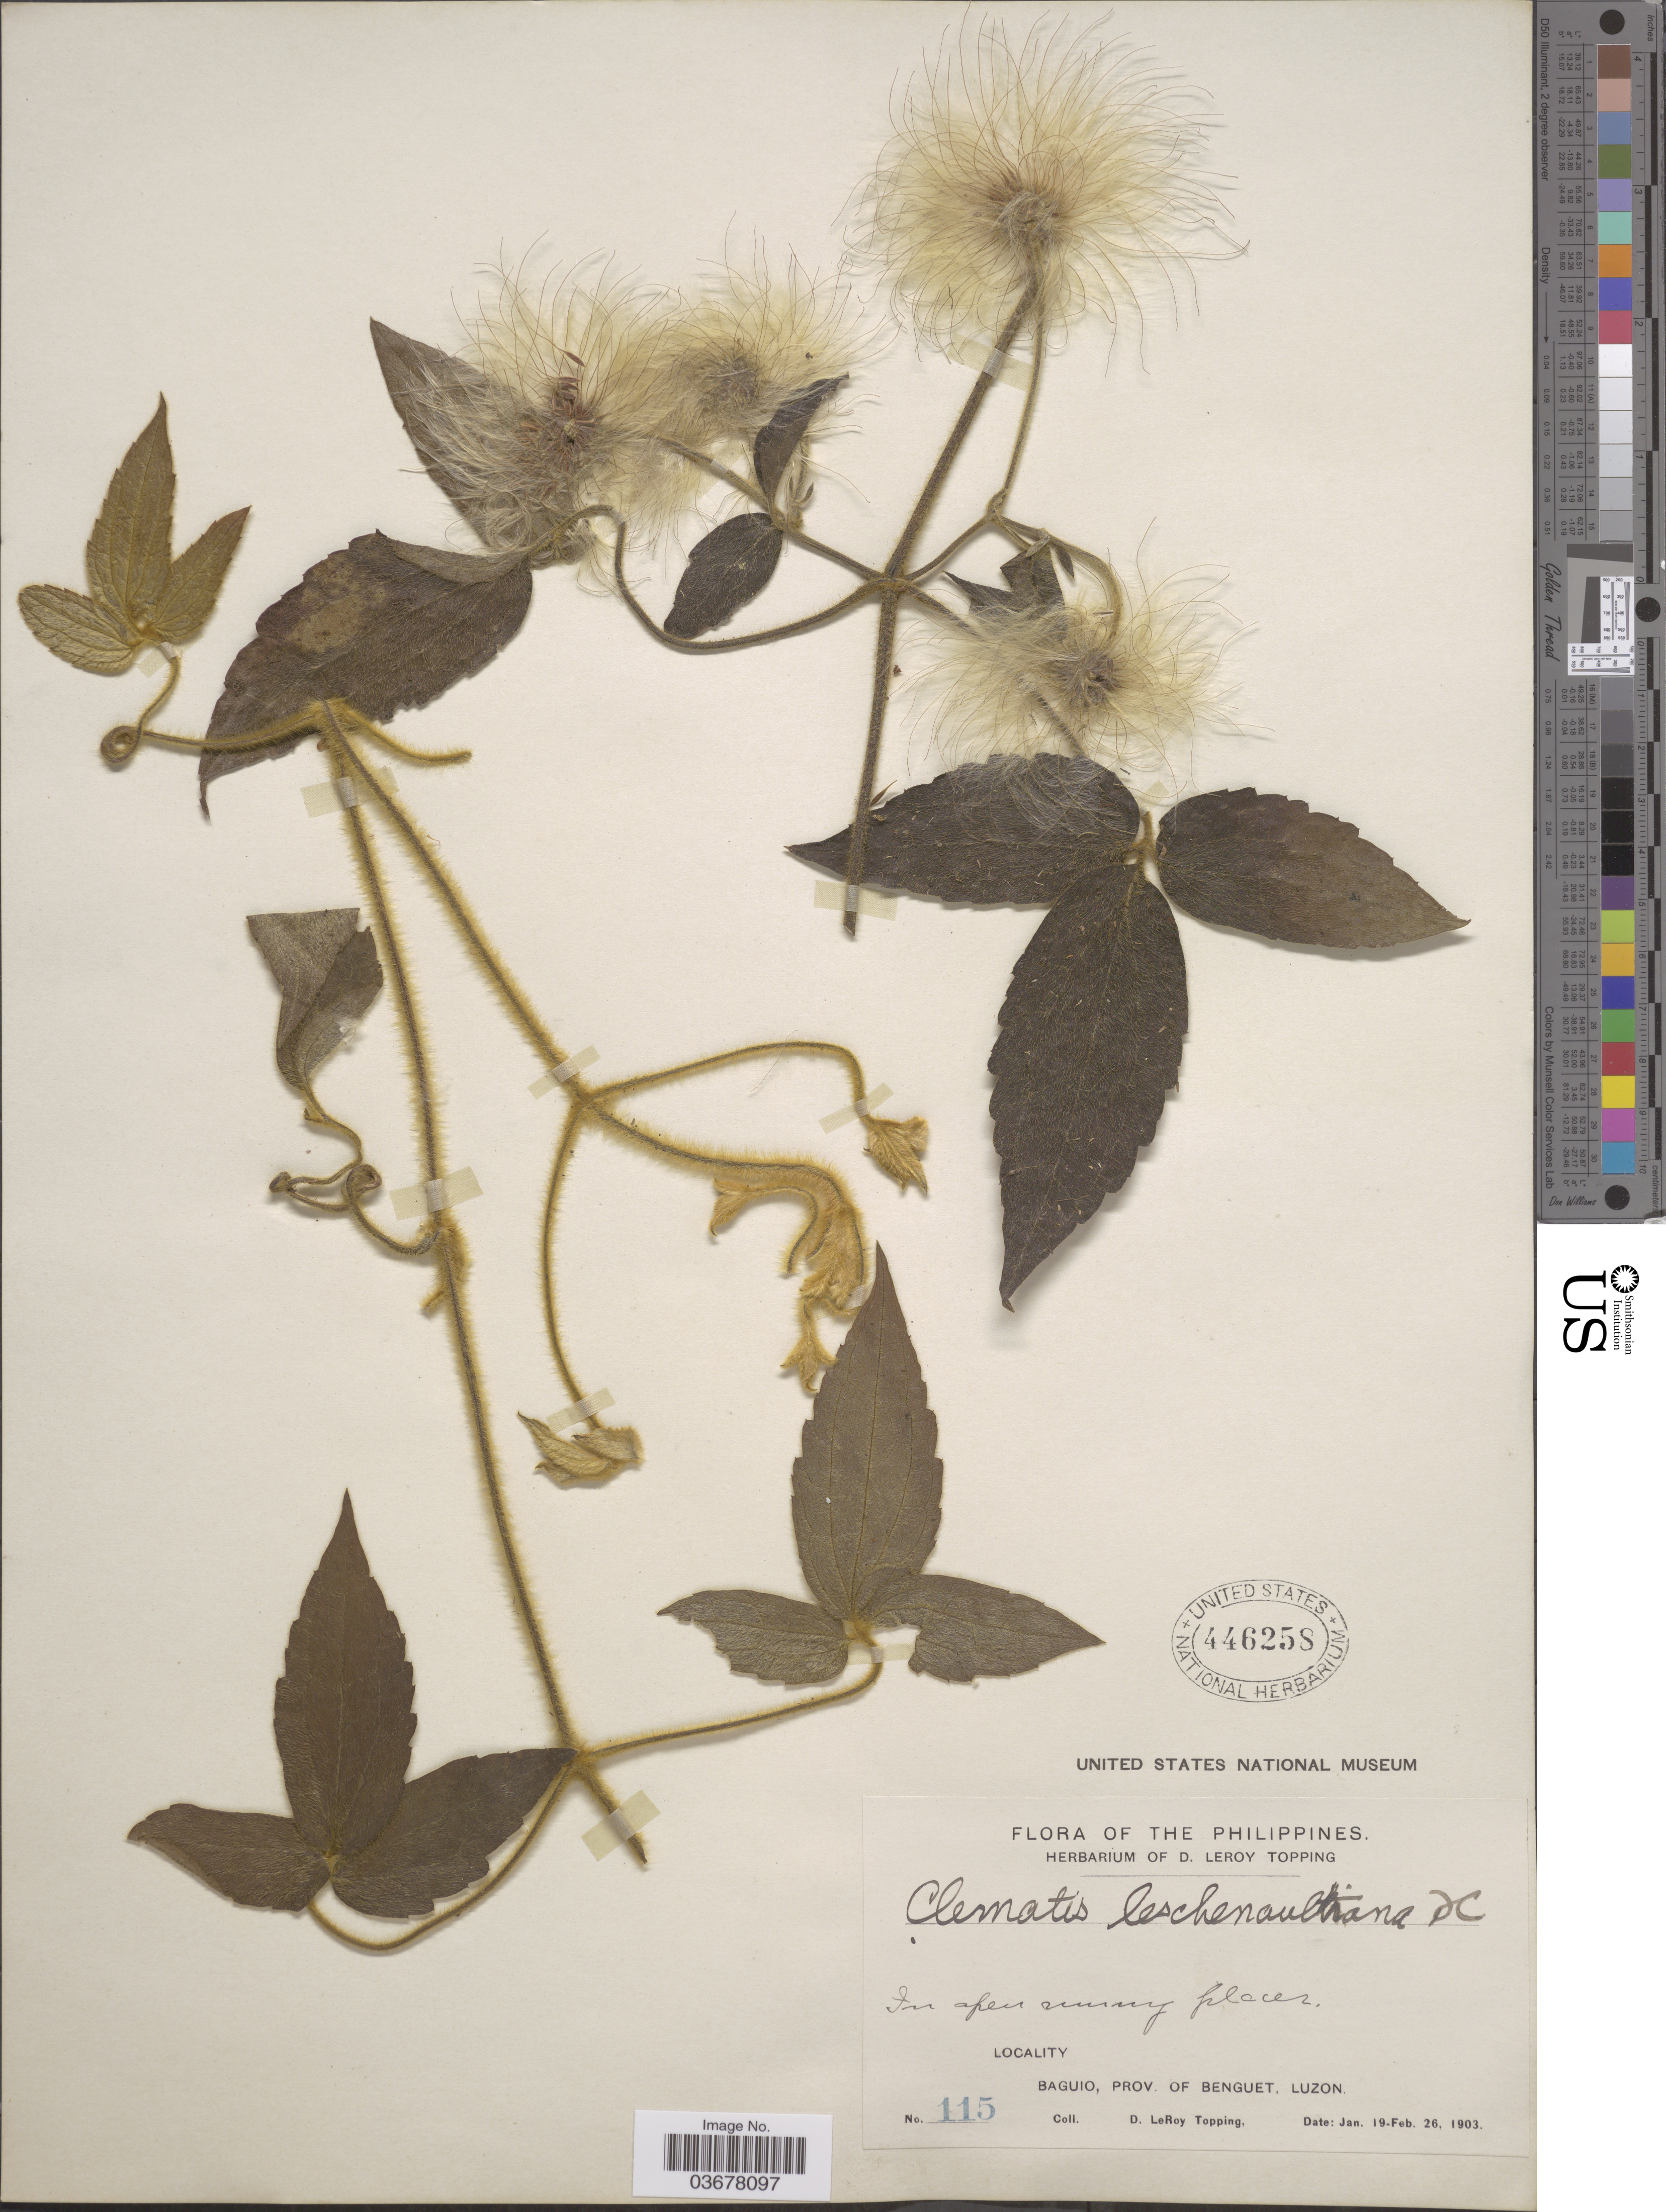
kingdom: Plantae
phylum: Tracheophyta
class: Magnoliopsida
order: Ranunculales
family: Ranunculaceae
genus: Clematis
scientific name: Clematis leschenaultiana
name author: DC.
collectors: D. L. Topping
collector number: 115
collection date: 1903-01-19/1903-02-26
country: Philippines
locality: Baguio, Prov. of Benguet, Luzon.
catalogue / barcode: US 446258